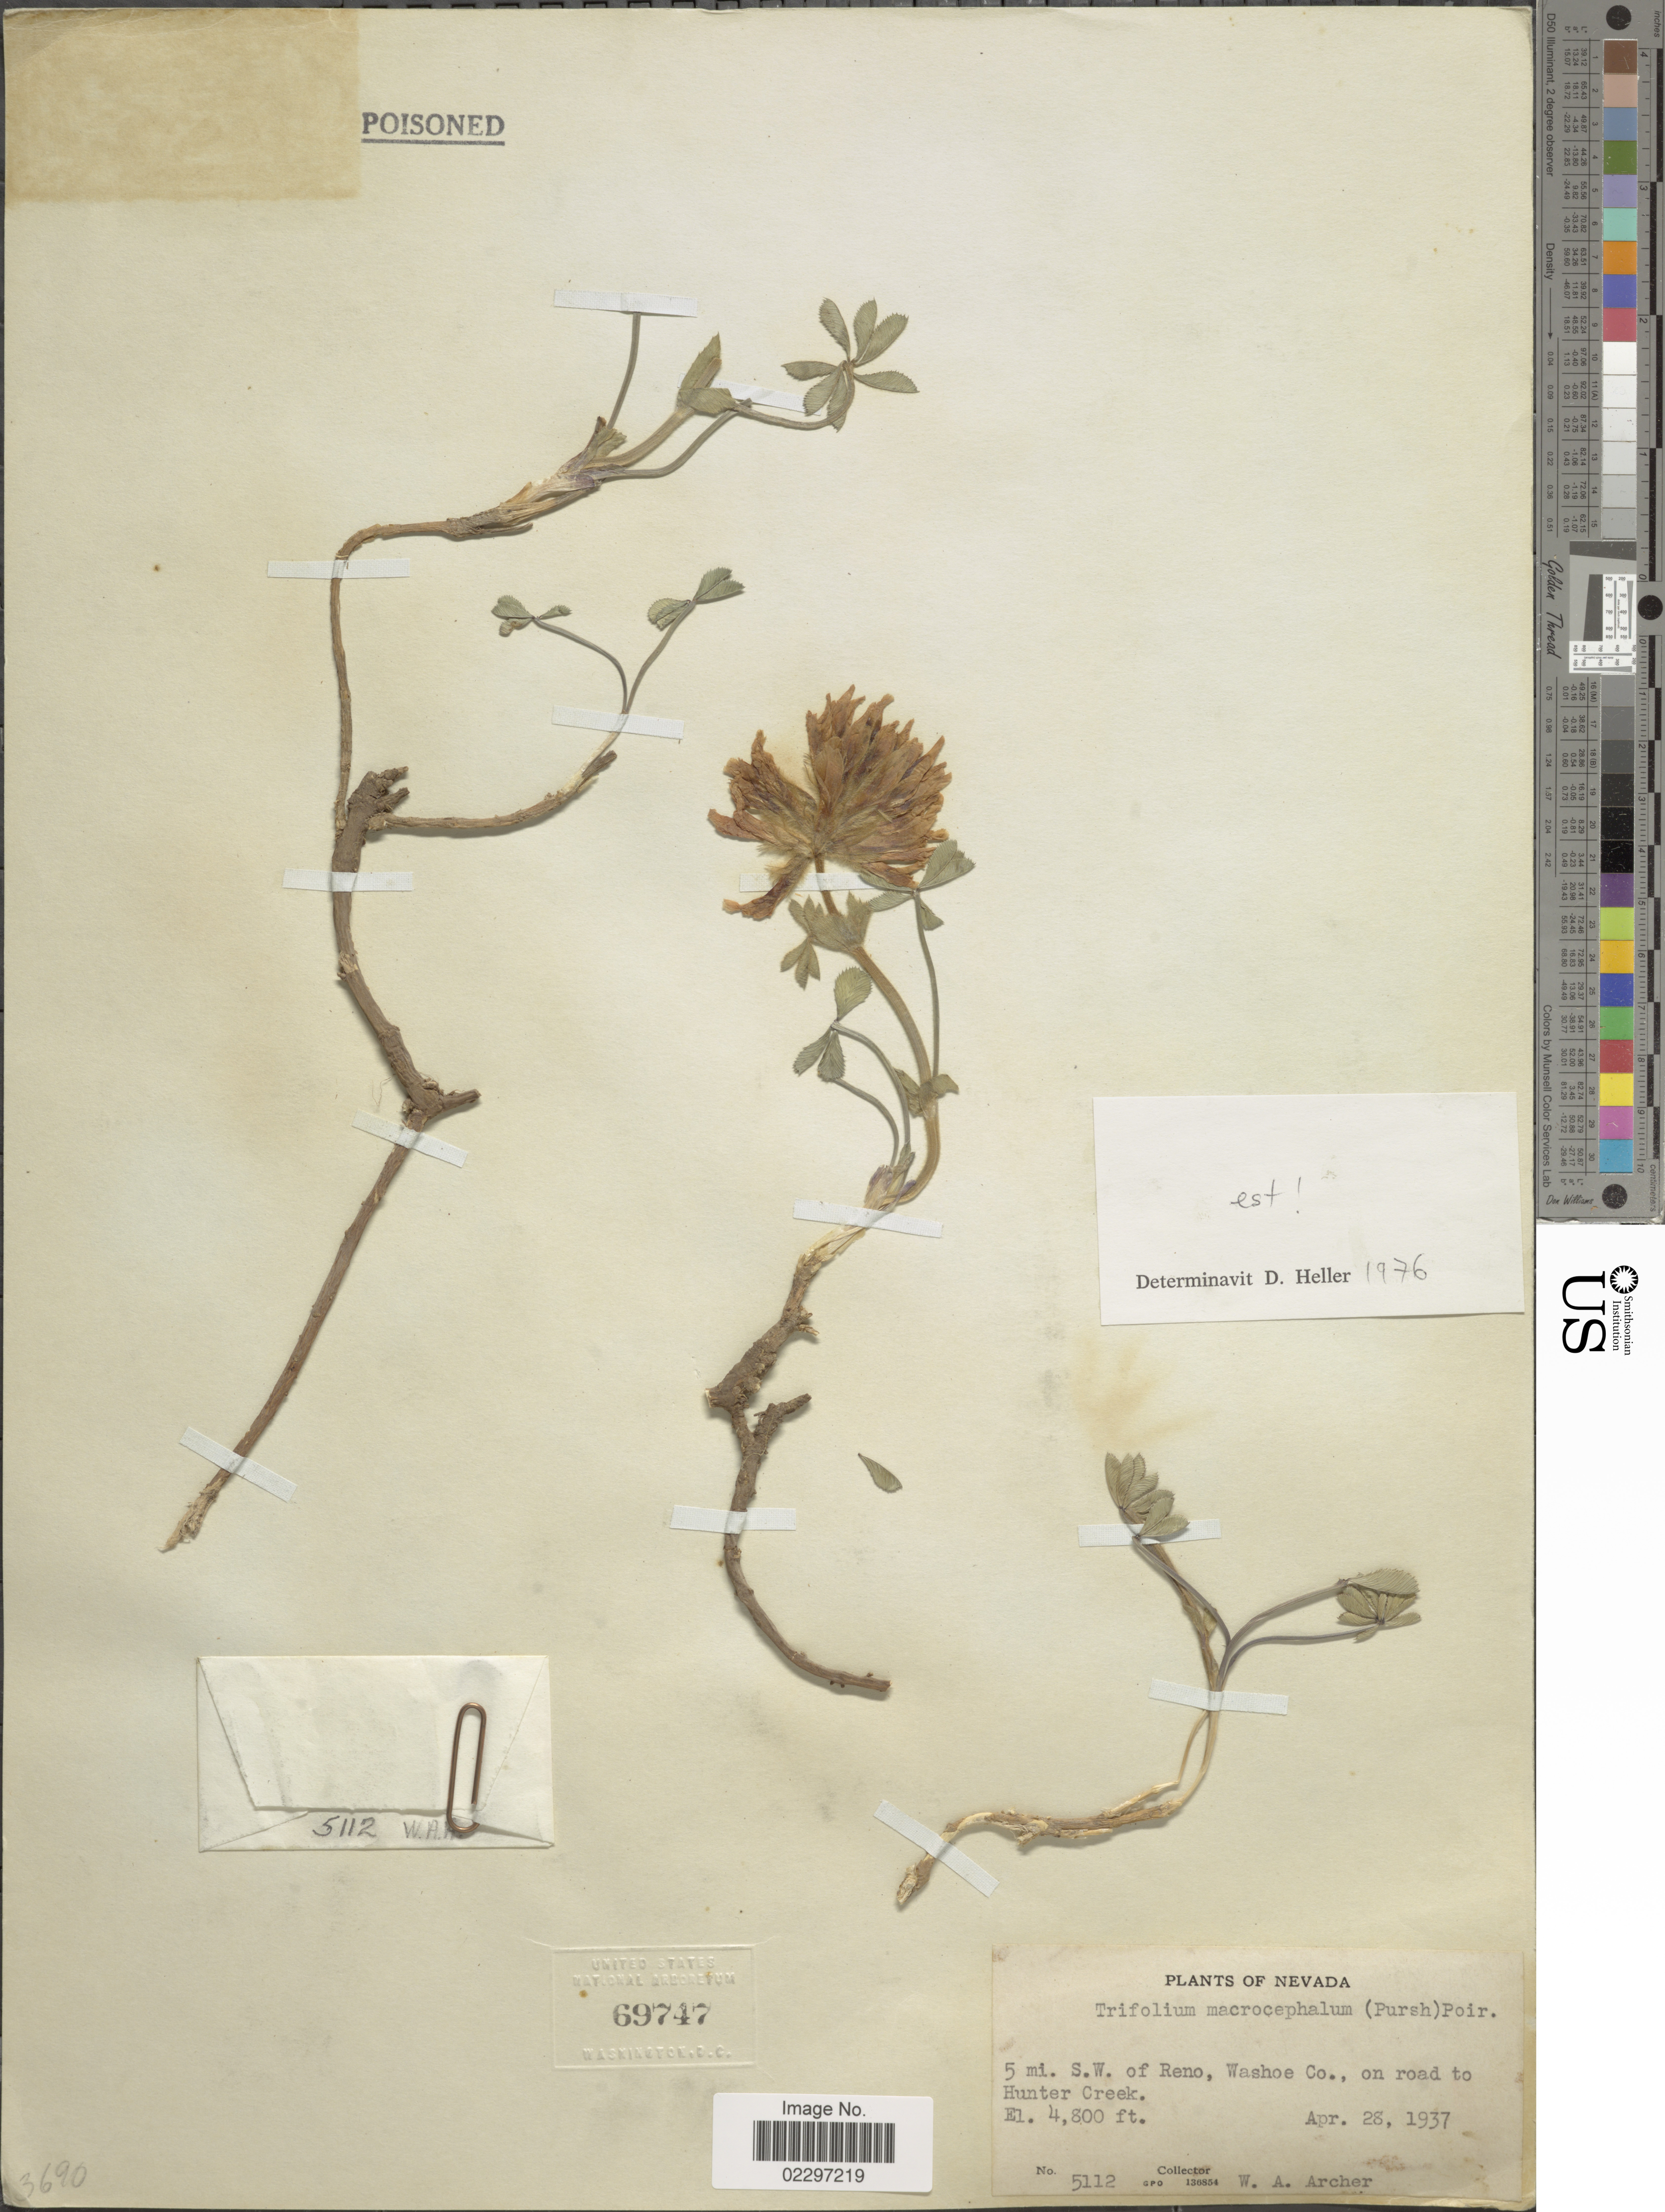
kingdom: Plantae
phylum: Tracheophyta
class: Magnoliopsida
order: Fabales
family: Fabaceae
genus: Trifolium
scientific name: Trifolium macrocephalum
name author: (Pursh) Poir.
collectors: W. A. Archer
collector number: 5112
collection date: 1937-04-28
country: United States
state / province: Nevada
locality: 5 mi. S.W. of Reno, Washoe Co., on road to Hunter Creek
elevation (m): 1463